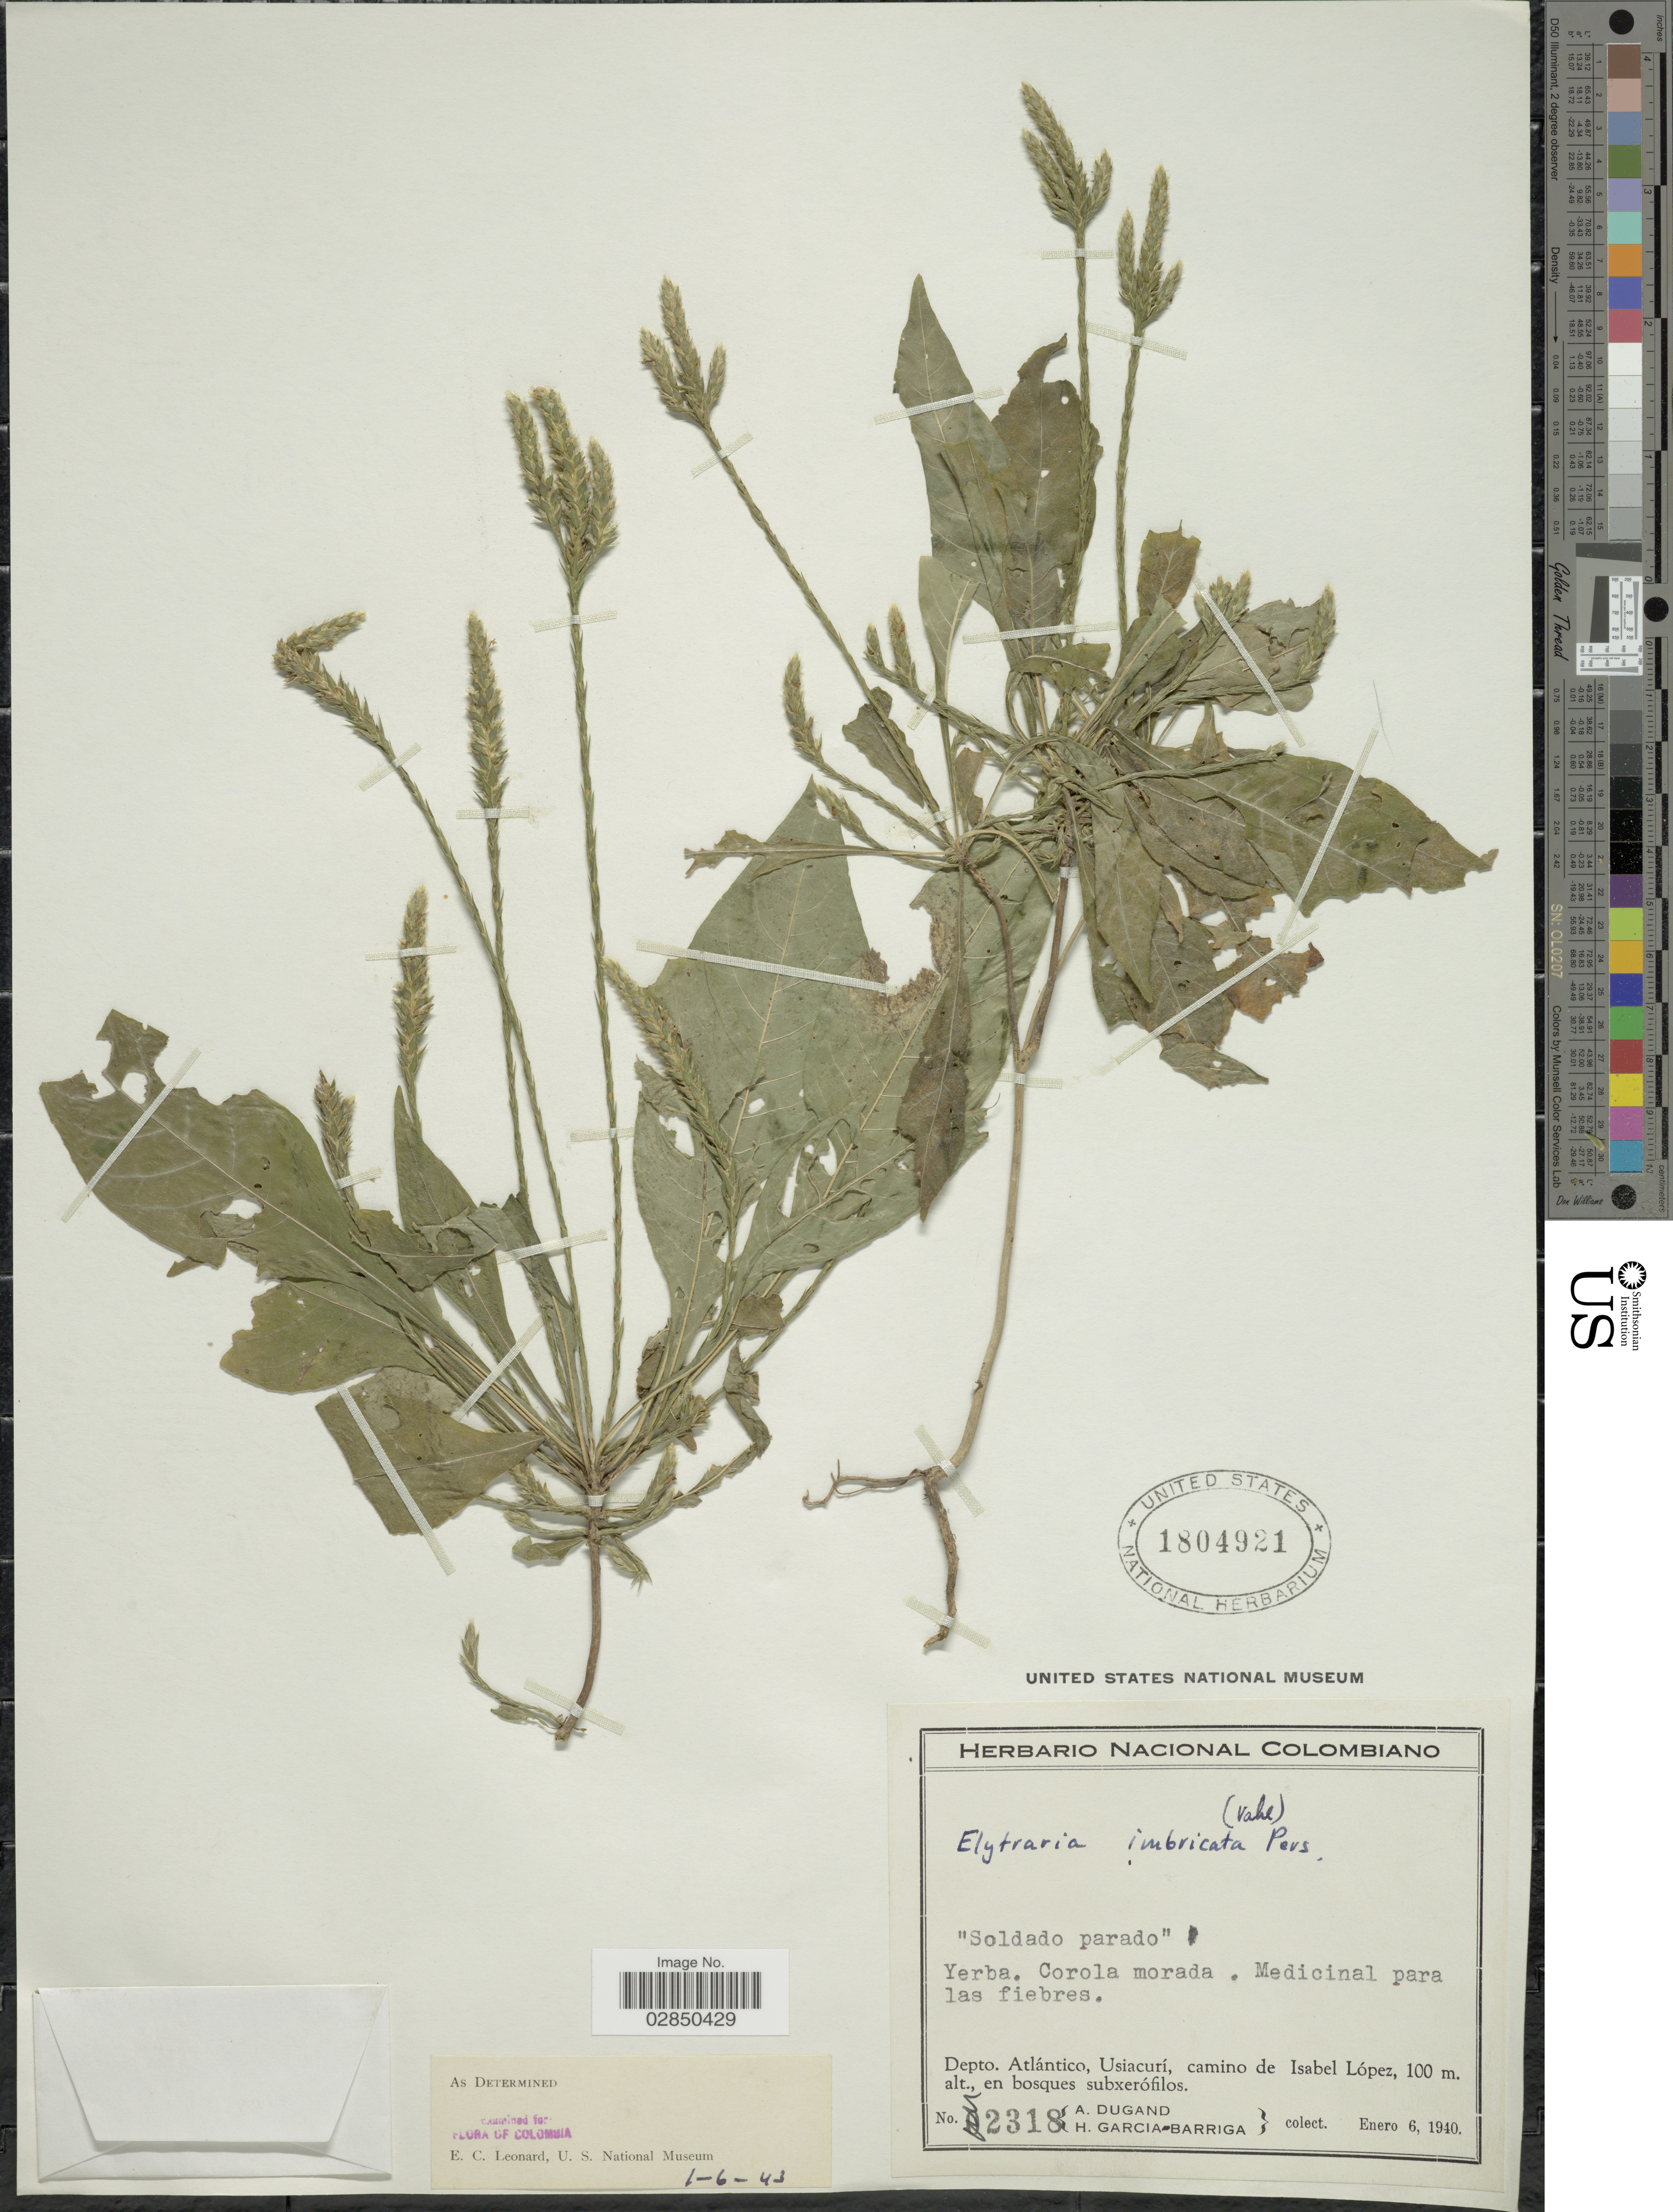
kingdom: Plantae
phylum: Tracheophyta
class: Magnoliopsida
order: Lamiales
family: Acanthaceae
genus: Elytraria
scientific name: Elytraria imbricata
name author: (Vahl) Pers.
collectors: A. Dugand & H. García Barriga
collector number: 2318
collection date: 1940-01-06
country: Colombia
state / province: Atlántico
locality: Depto. Atlántico, Usiacurí, camino de Isabel López.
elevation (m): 100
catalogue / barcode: US 1804921